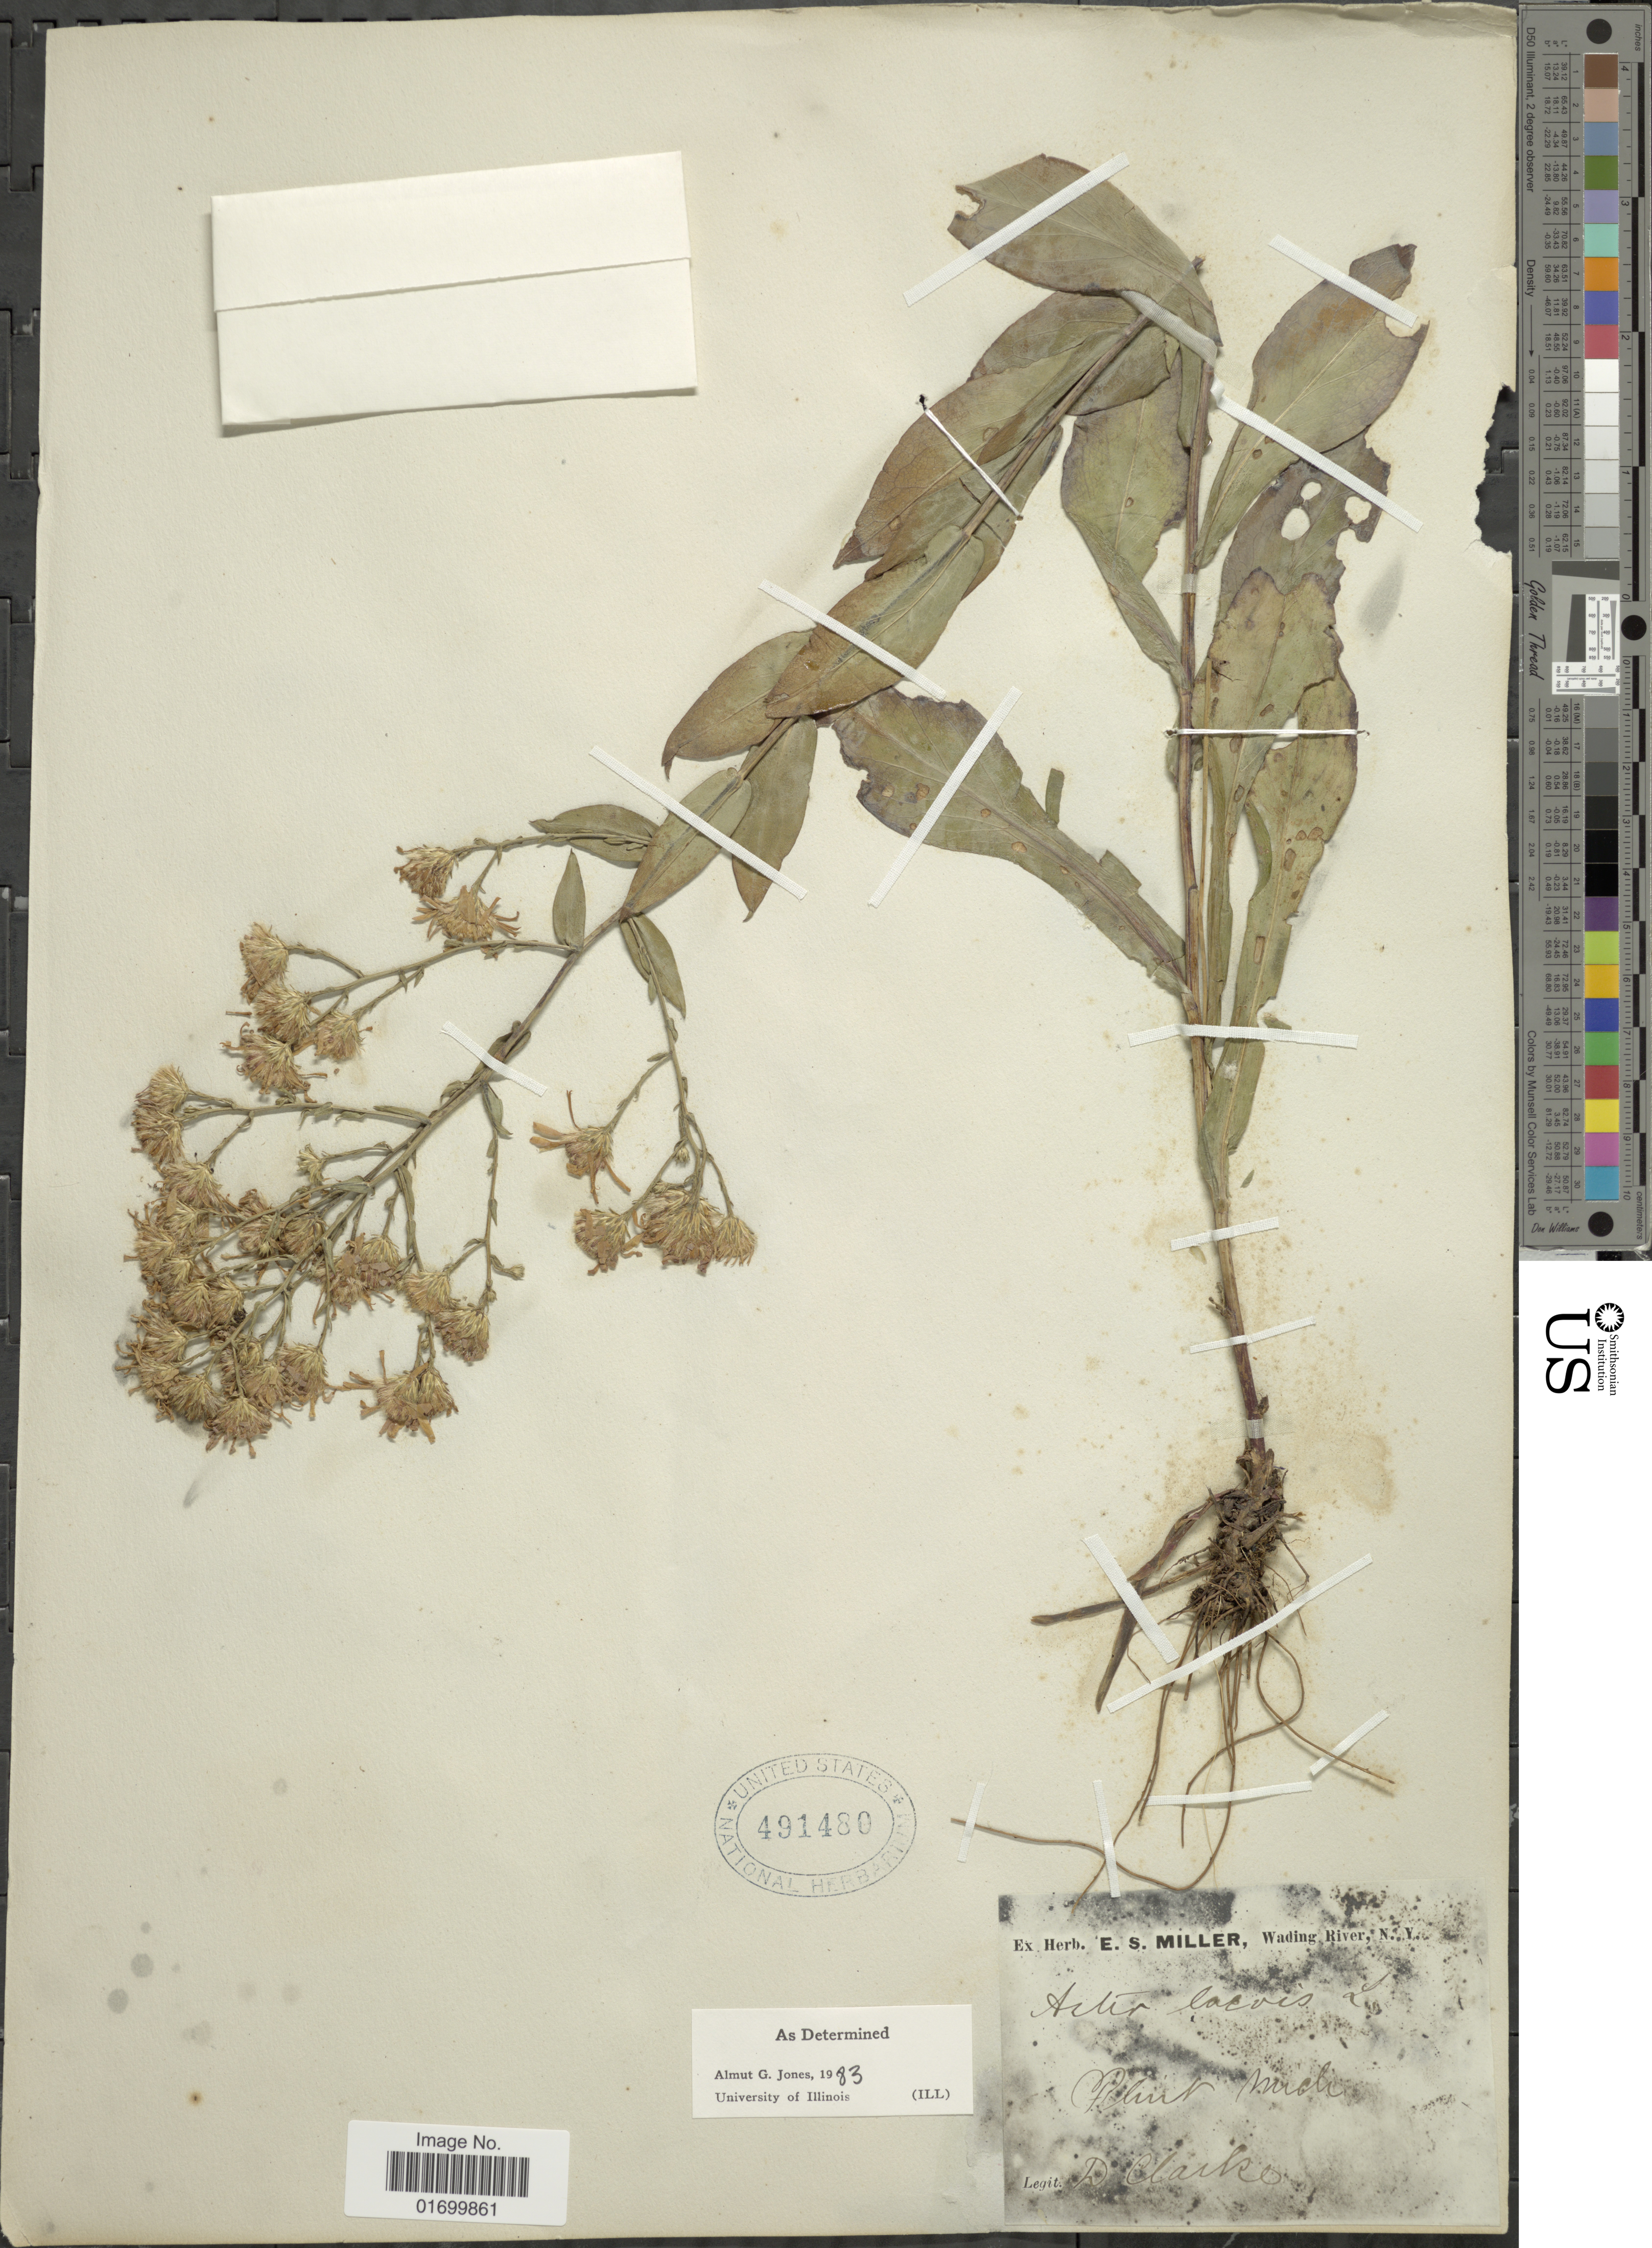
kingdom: Plantae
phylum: Tracheophyta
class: Magnoliopsida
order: Asterales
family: Asteraceae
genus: Symphyotrichum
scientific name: Symphyotrichum laeve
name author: (L.) Á. Löve & D. Löve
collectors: D. Clarke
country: United States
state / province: Michigan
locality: Flint, Mich.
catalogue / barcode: US 491480